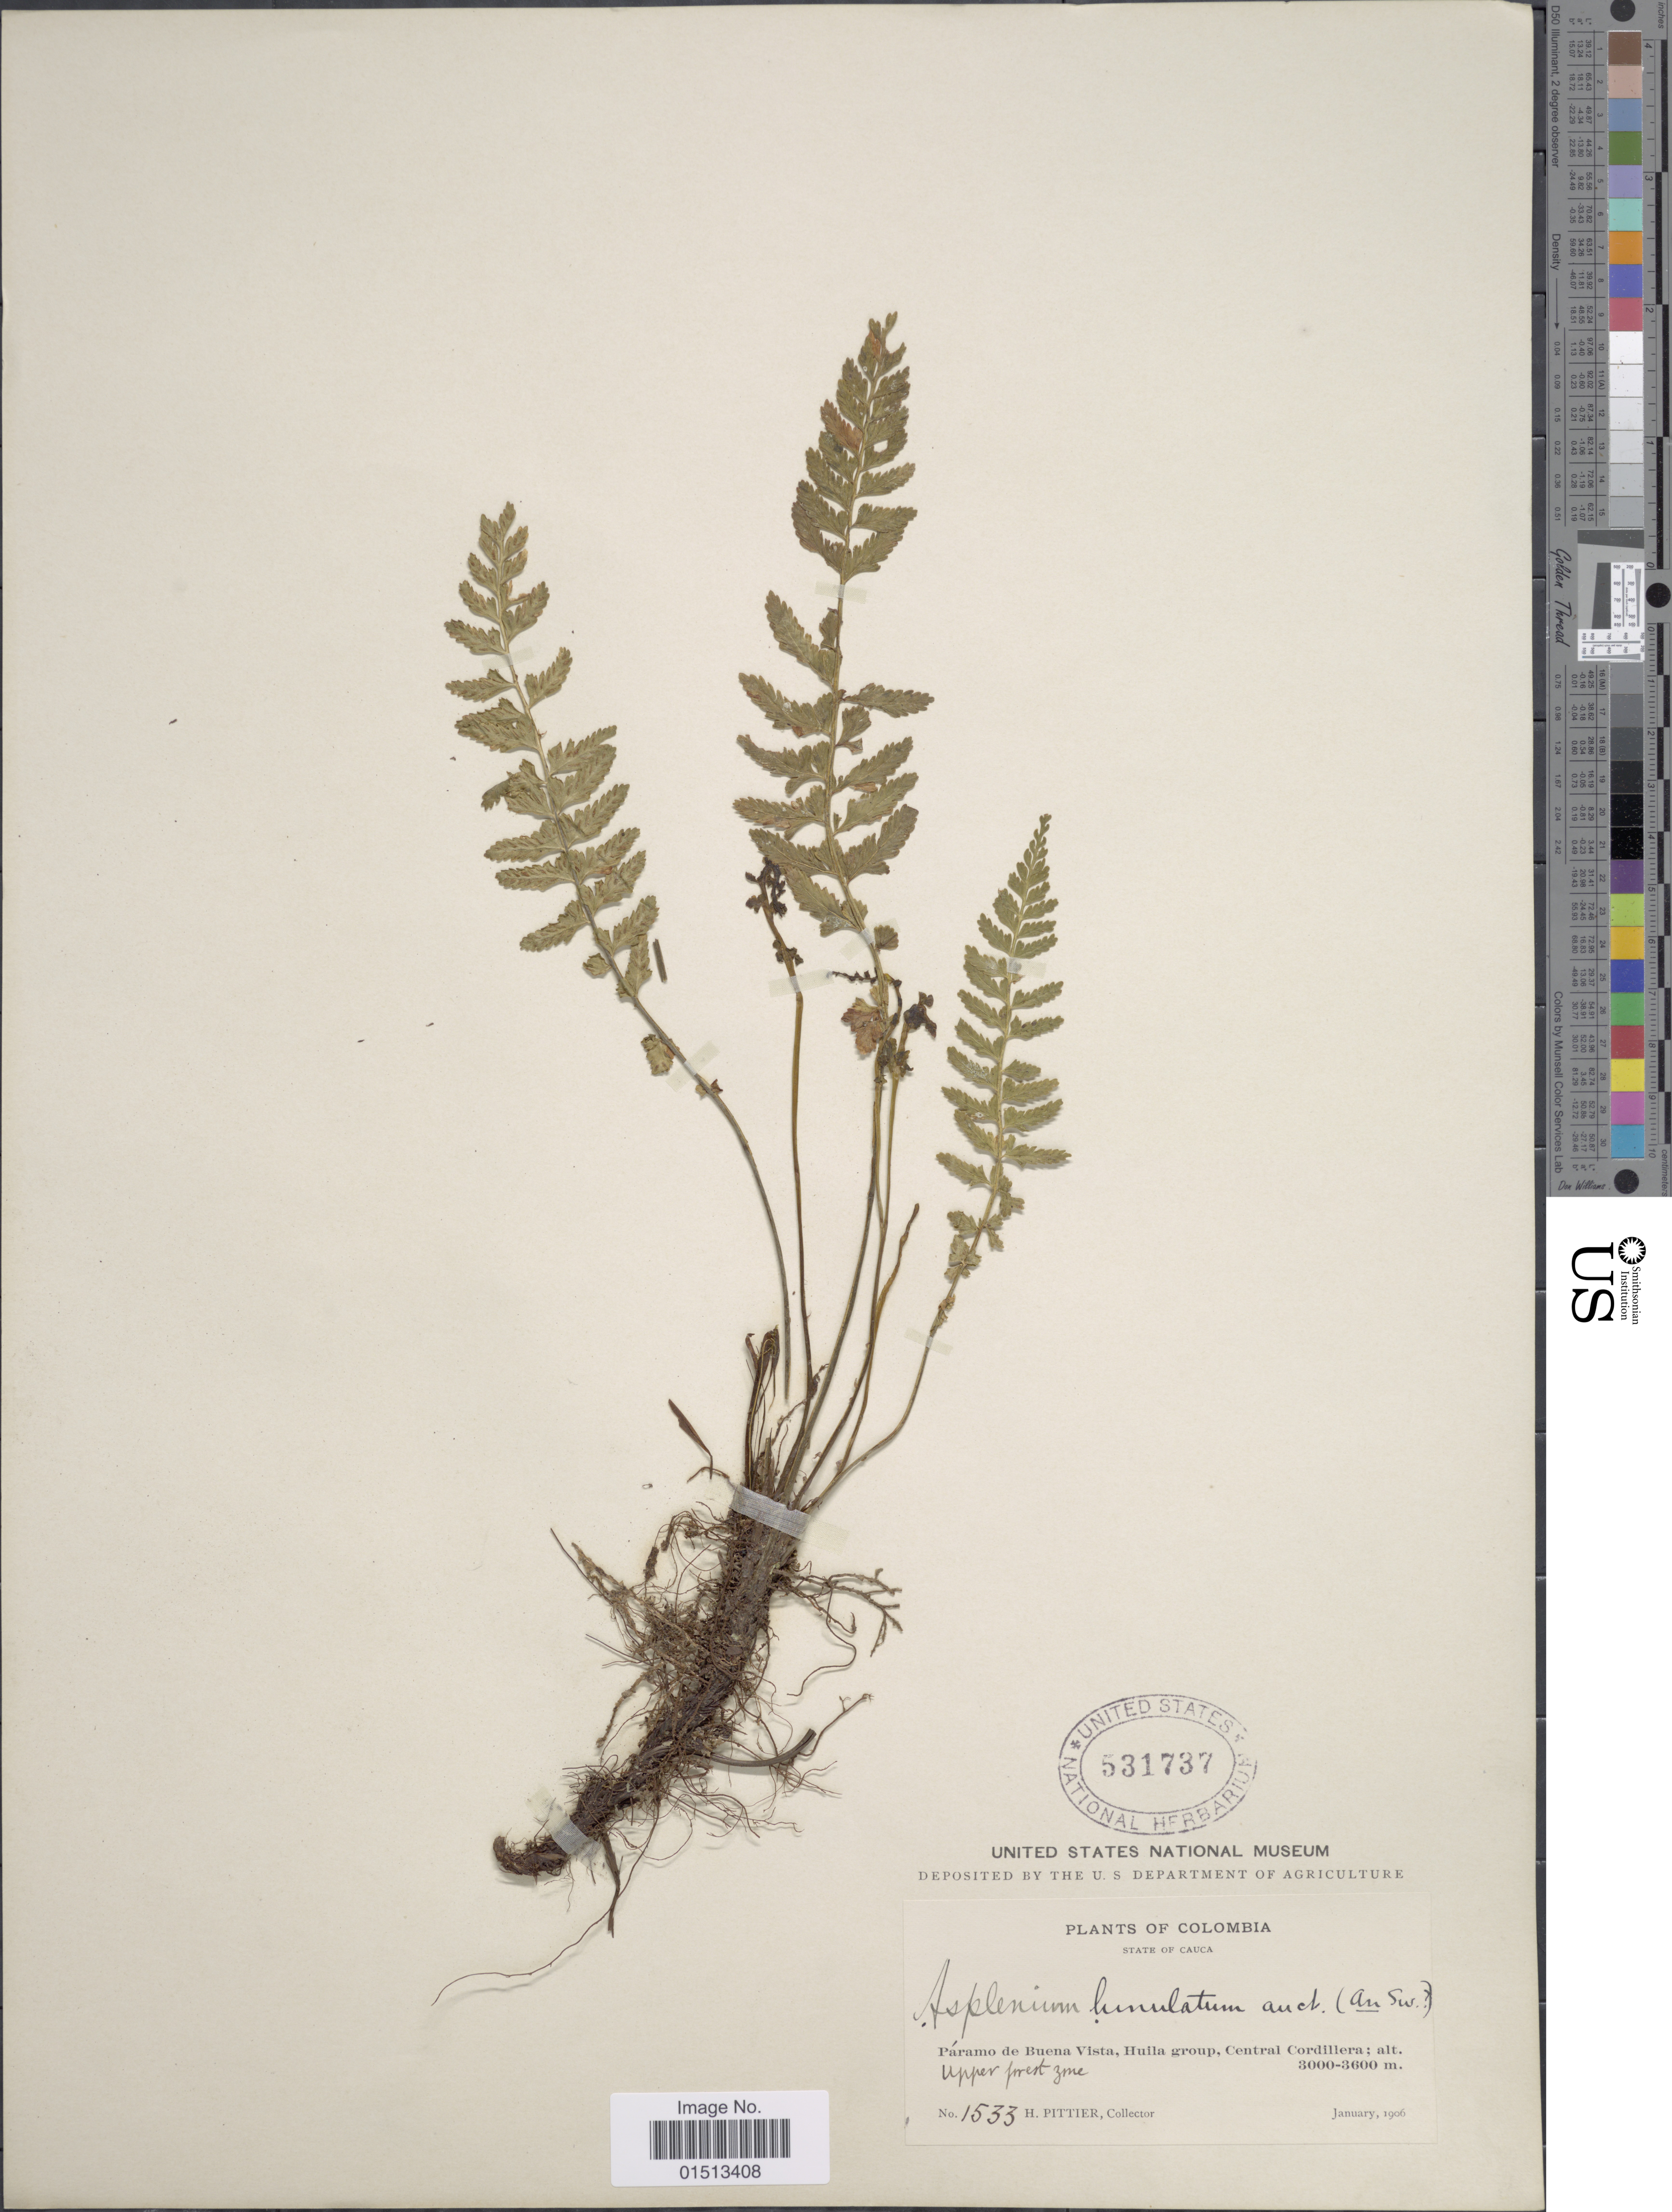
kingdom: Plantae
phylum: Tracheophyta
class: Polypodiopsida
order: Polypodiales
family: Aspleniaceae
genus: Asplenium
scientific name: Asplenium sp.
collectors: H. F. Pittier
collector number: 1533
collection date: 1906-01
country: Colombia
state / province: Cauca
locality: Páramo de Buena Vista, Huila group, Central Cordillera.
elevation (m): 3000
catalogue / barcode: US 531737